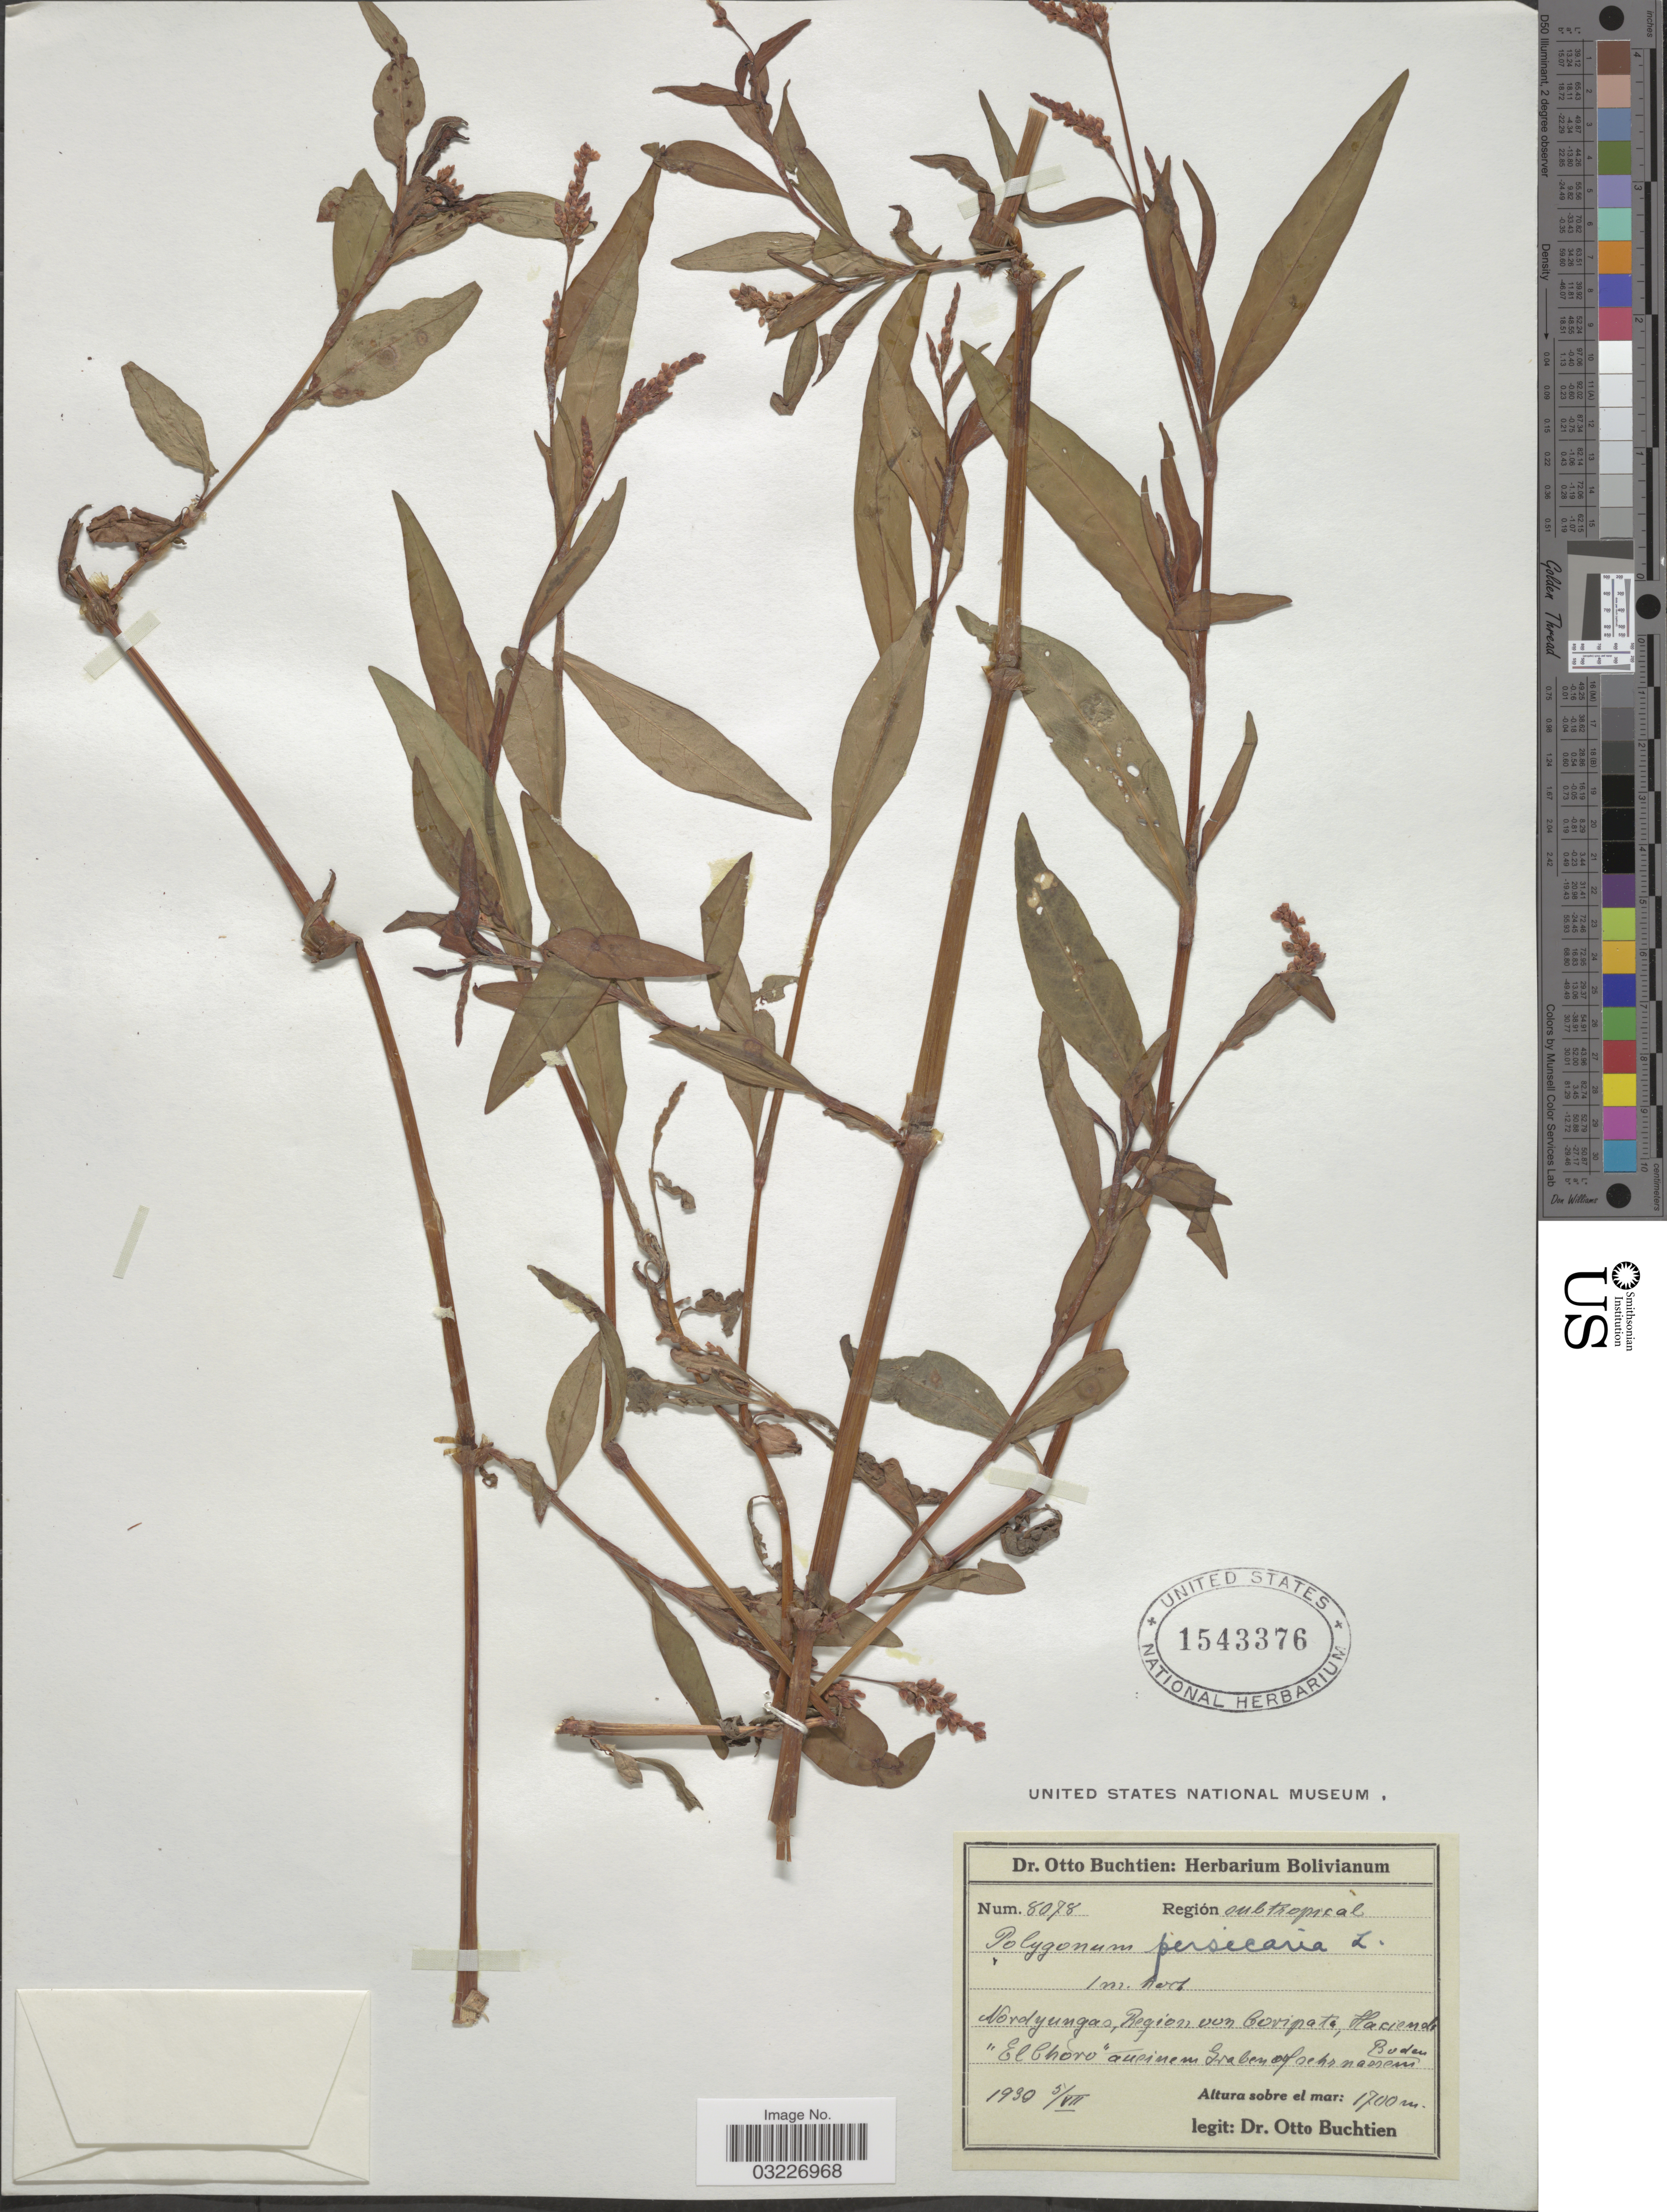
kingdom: Plantae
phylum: Tracheophyta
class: Magnoliopsida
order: Caryophyllales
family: Polygonaceae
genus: Polygonum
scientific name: Polygonum persicaria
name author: L.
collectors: O. Buchtien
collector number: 8078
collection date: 1930-07-05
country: Bolivia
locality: Región subtropical, Nordyungas, Region von Coripata, Hacienda "El Choro"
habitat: ausinem graben auf sehr nassem boden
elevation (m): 1700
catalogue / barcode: US 1543376